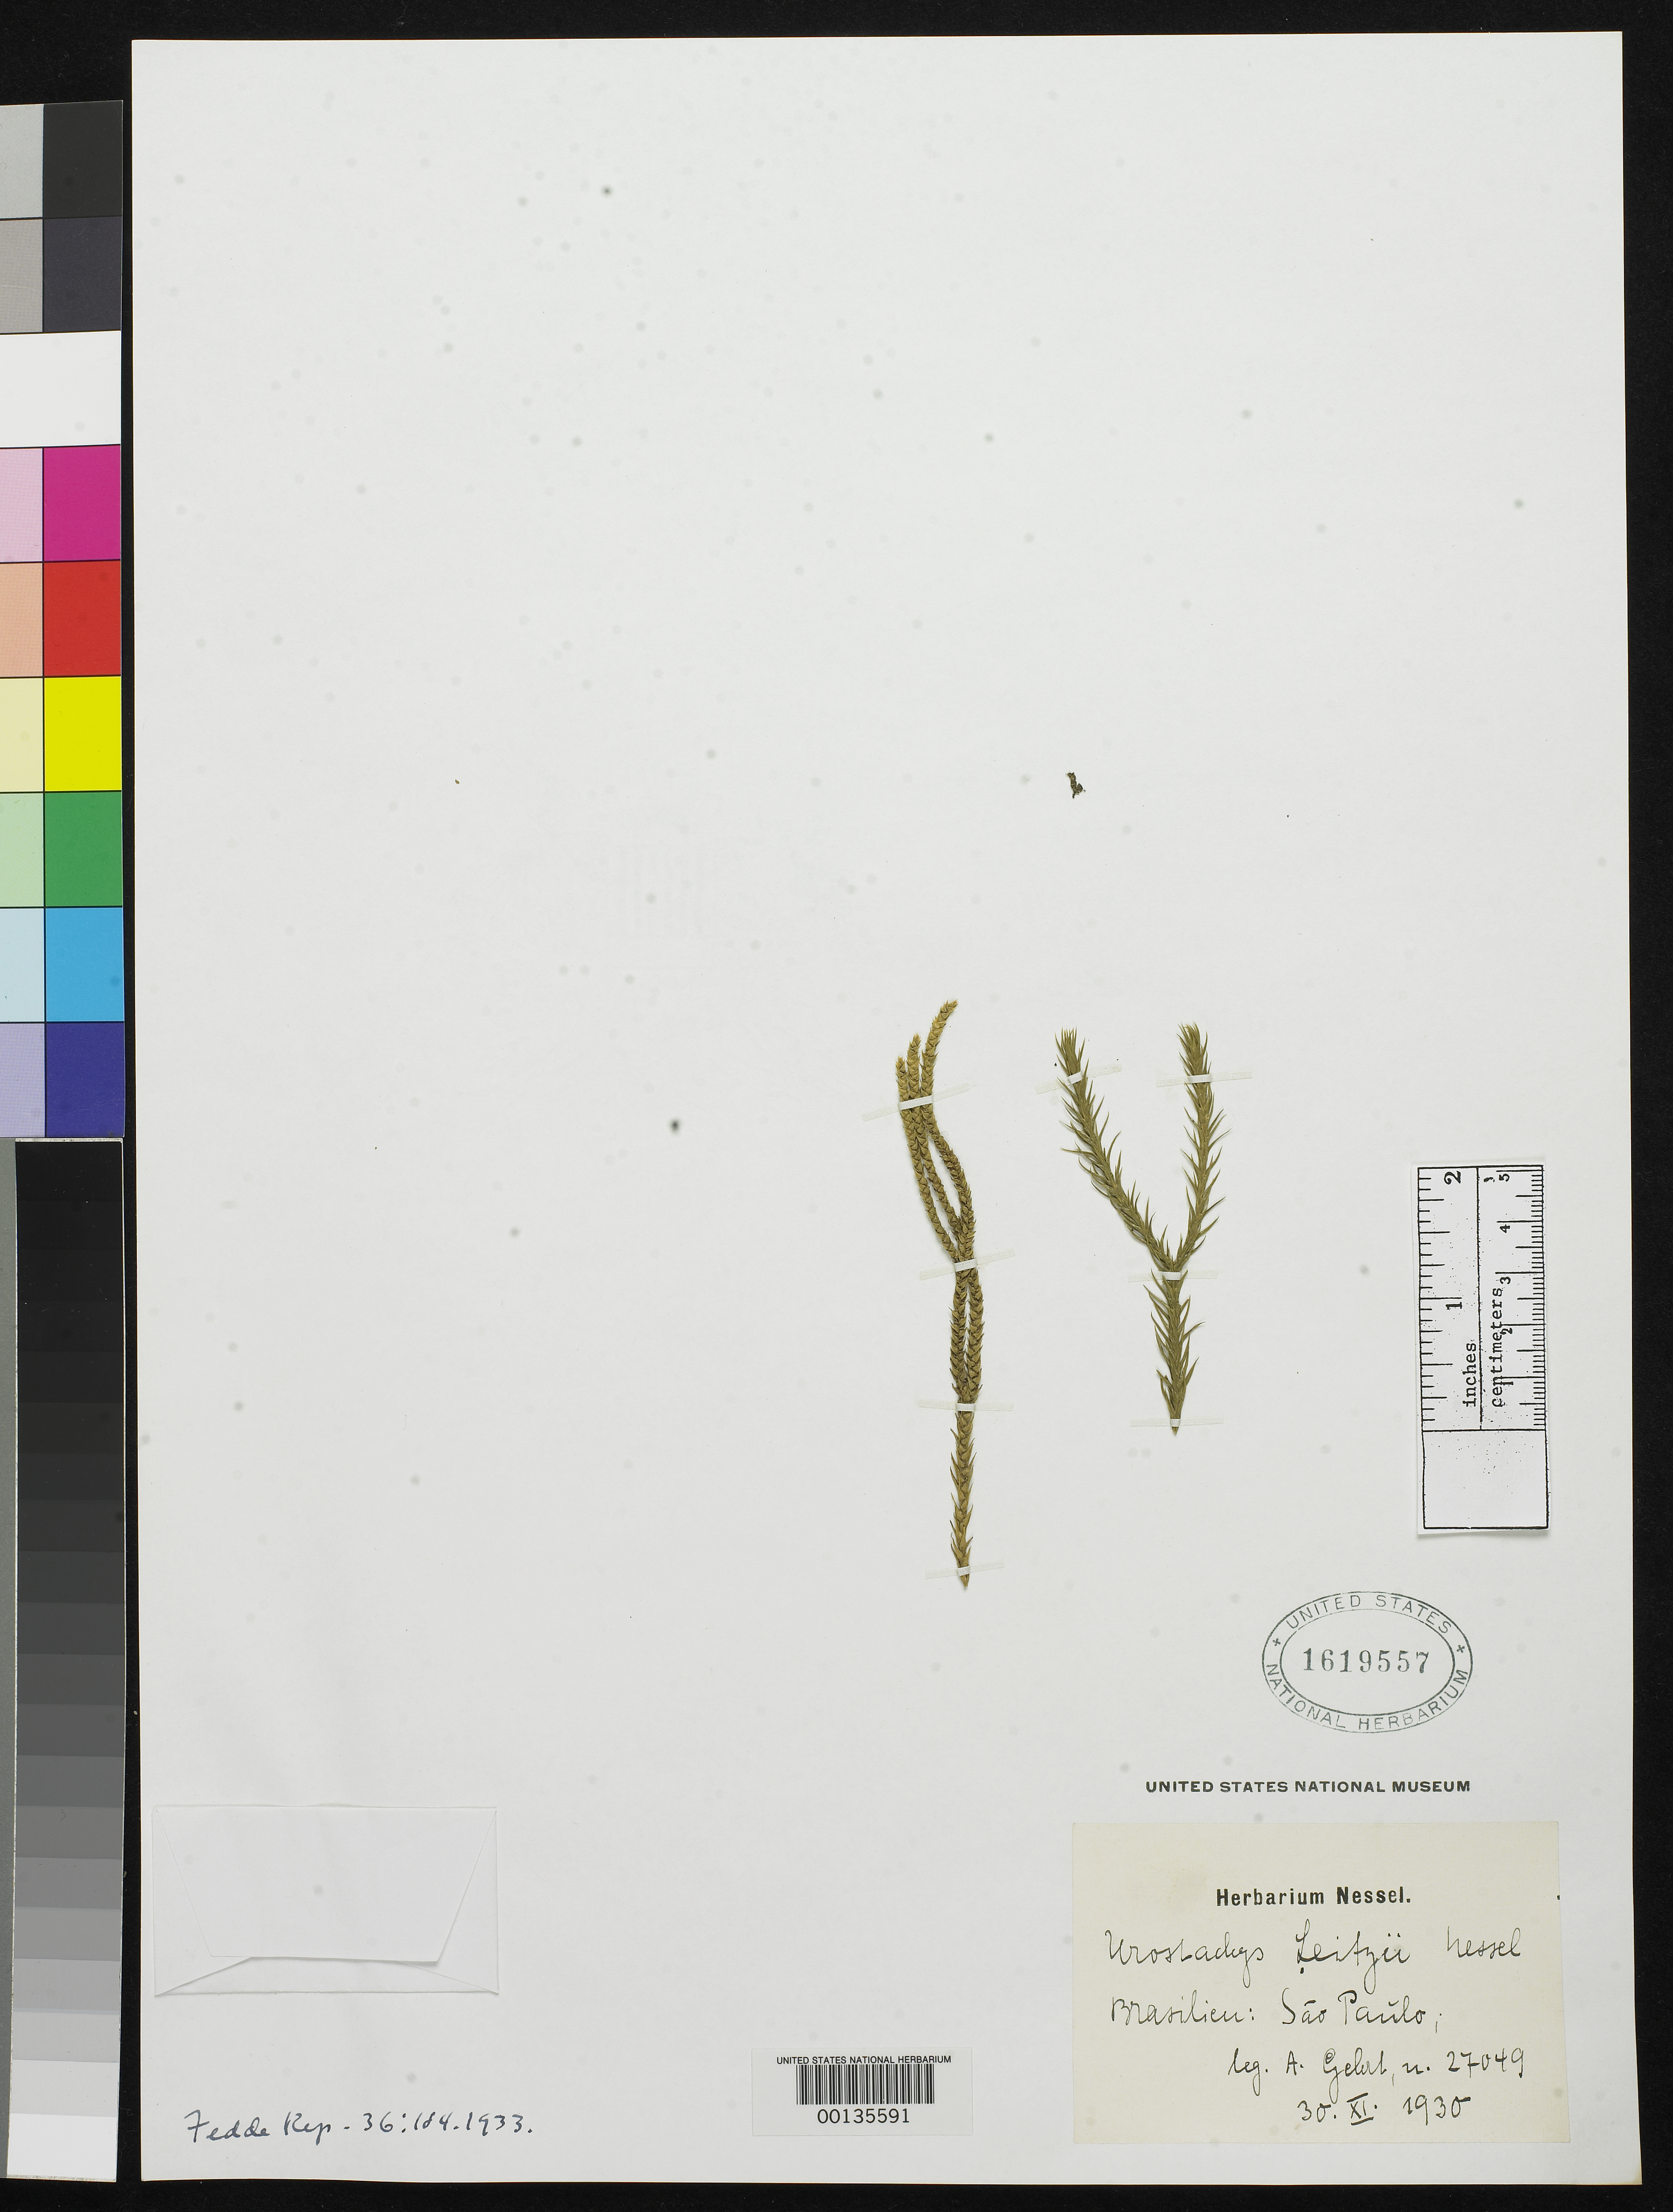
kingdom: Plantae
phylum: Tracheophyta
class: Lycopodiopsida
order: Lycopodiales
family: Lycopodiaceae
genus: Urostachys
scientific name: Urostachys leitzii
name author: Nessel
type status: Isotype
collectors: A. Gehrt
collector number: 27049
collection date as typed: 03 Jun 1930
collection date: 1930-06-03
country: Brazil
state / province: São Paulo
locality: Cidade Jardin.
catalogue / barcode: US 1619557